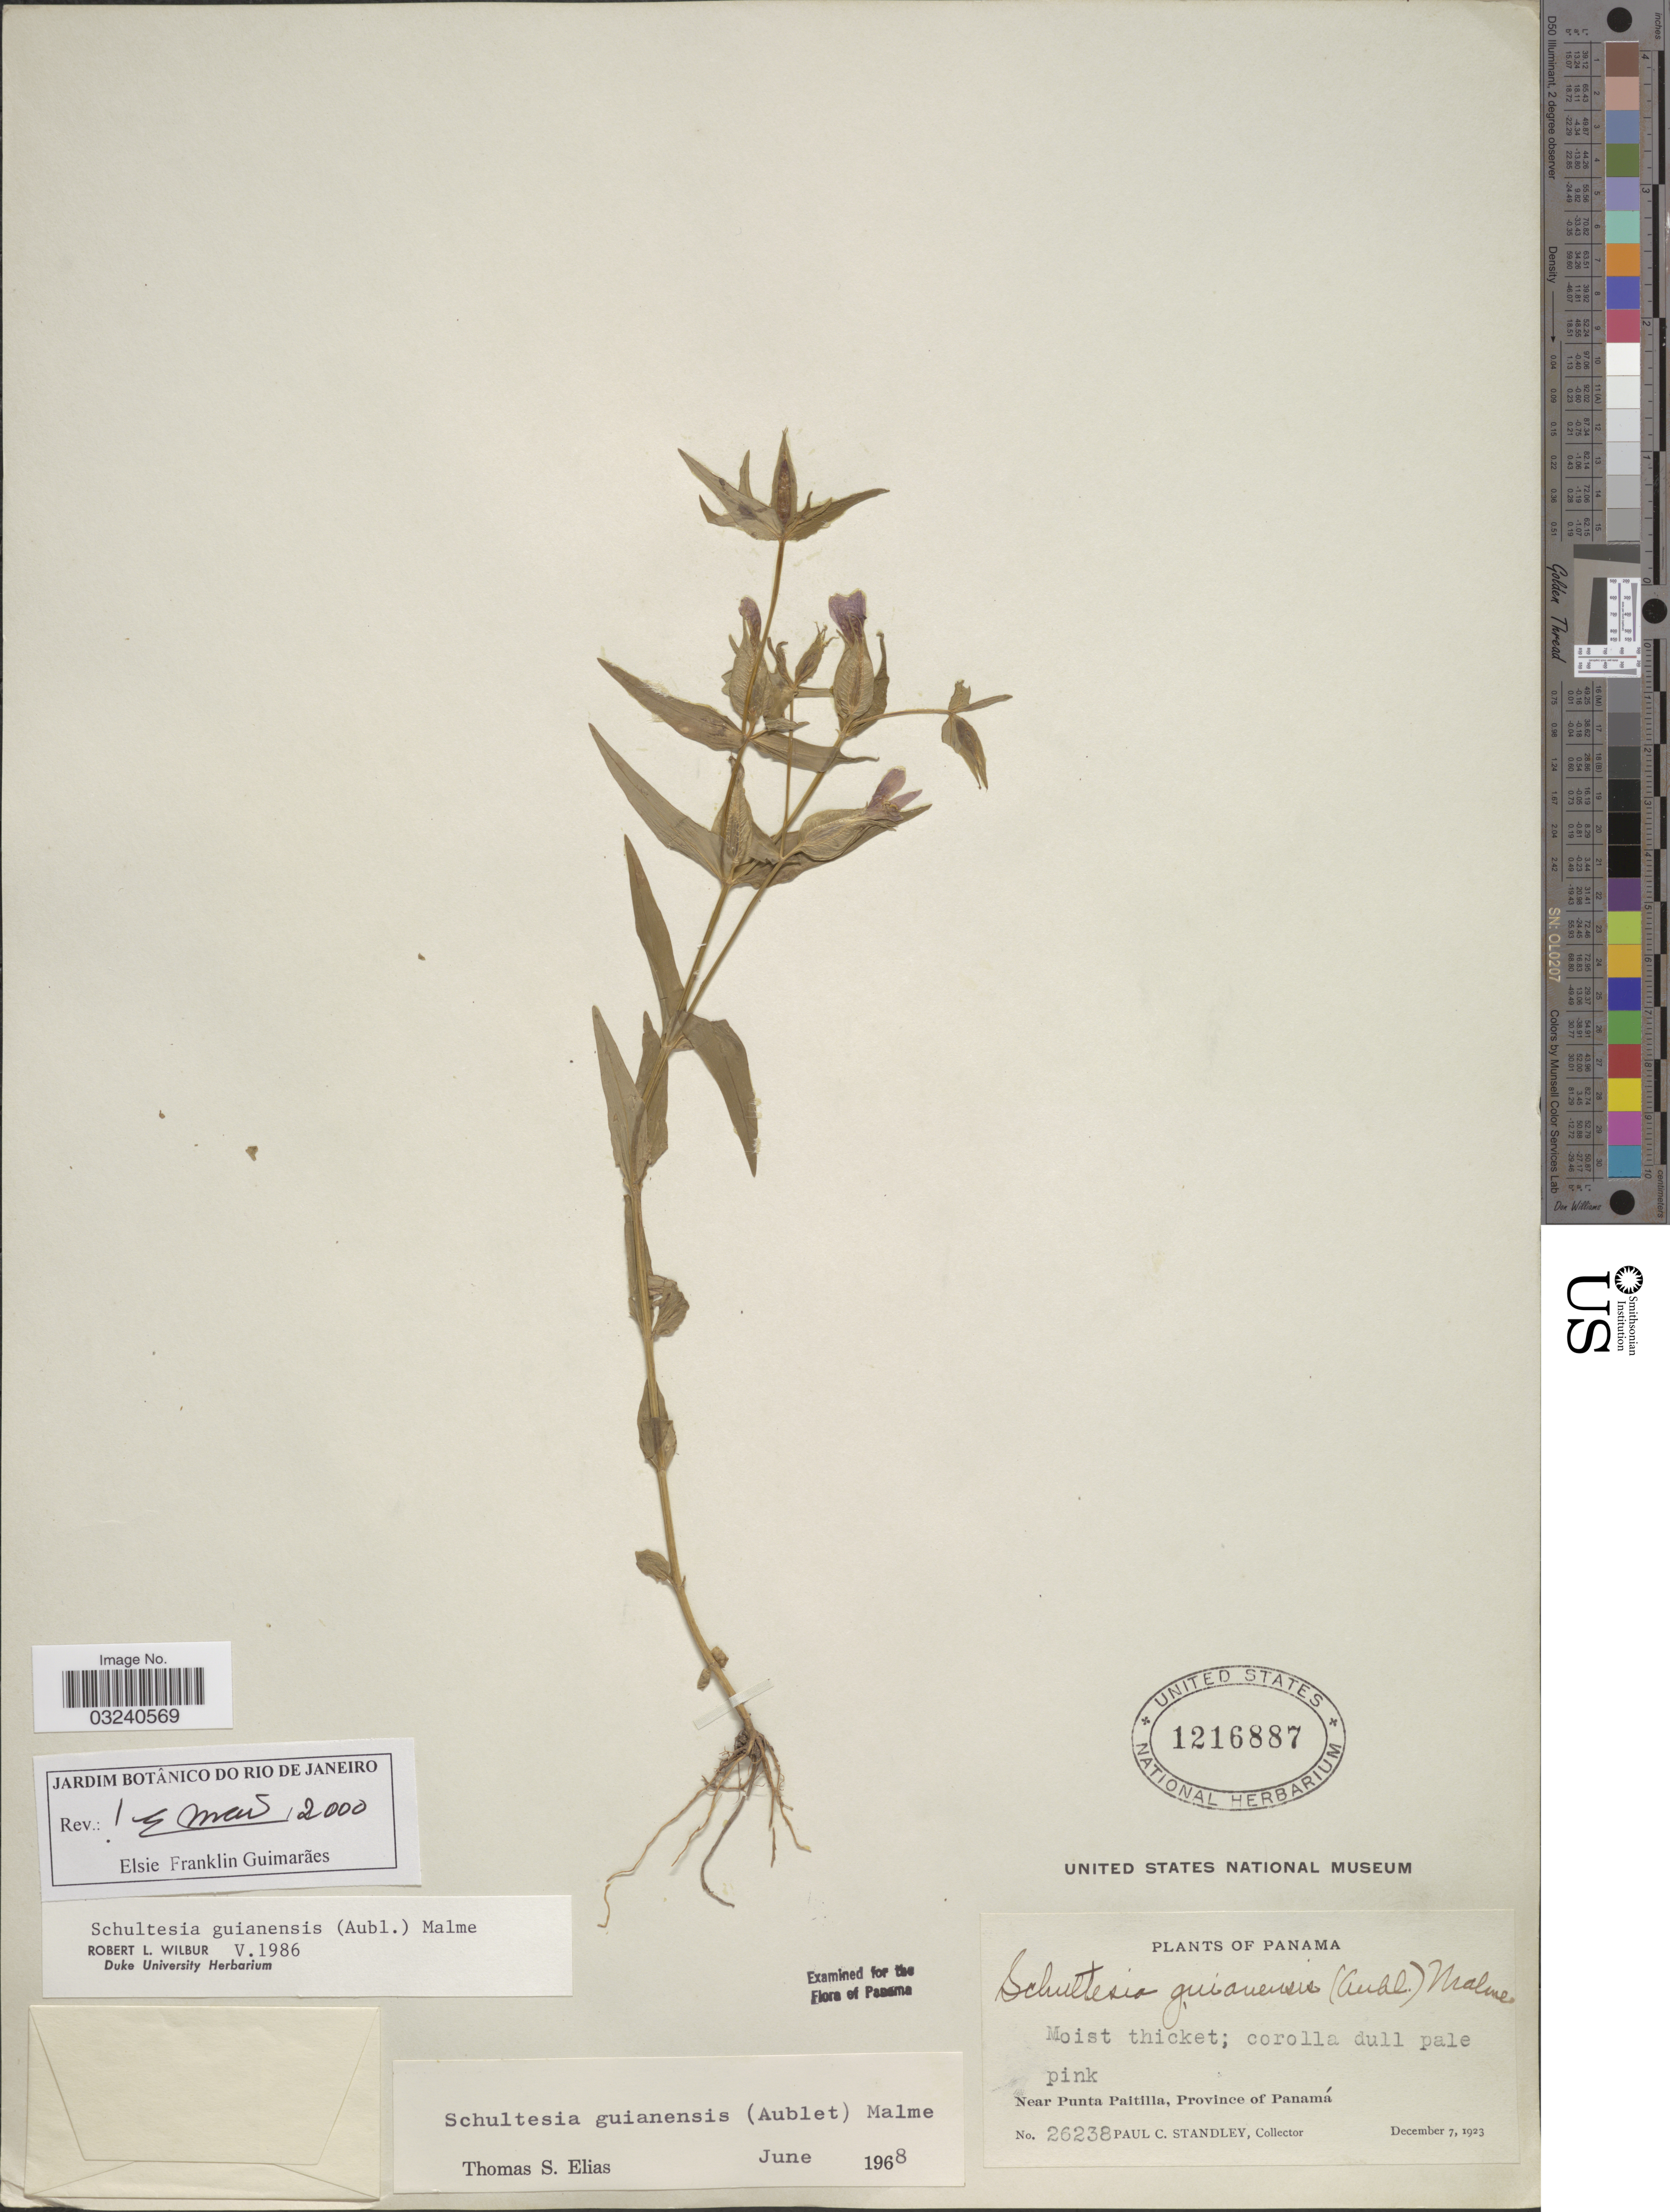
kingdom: Plantae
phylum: Tracheophyta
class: Magnoliopsida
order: Gentianales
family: Gentianaceae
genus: Schultesia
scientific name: Schultesia guianensis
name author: (Aubl.) Malme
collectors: P. C. Standley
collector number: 26238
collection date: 1923-12-07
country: Panama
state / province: Panamá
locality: Near Punta Paitilla.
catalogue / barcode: US 1216887